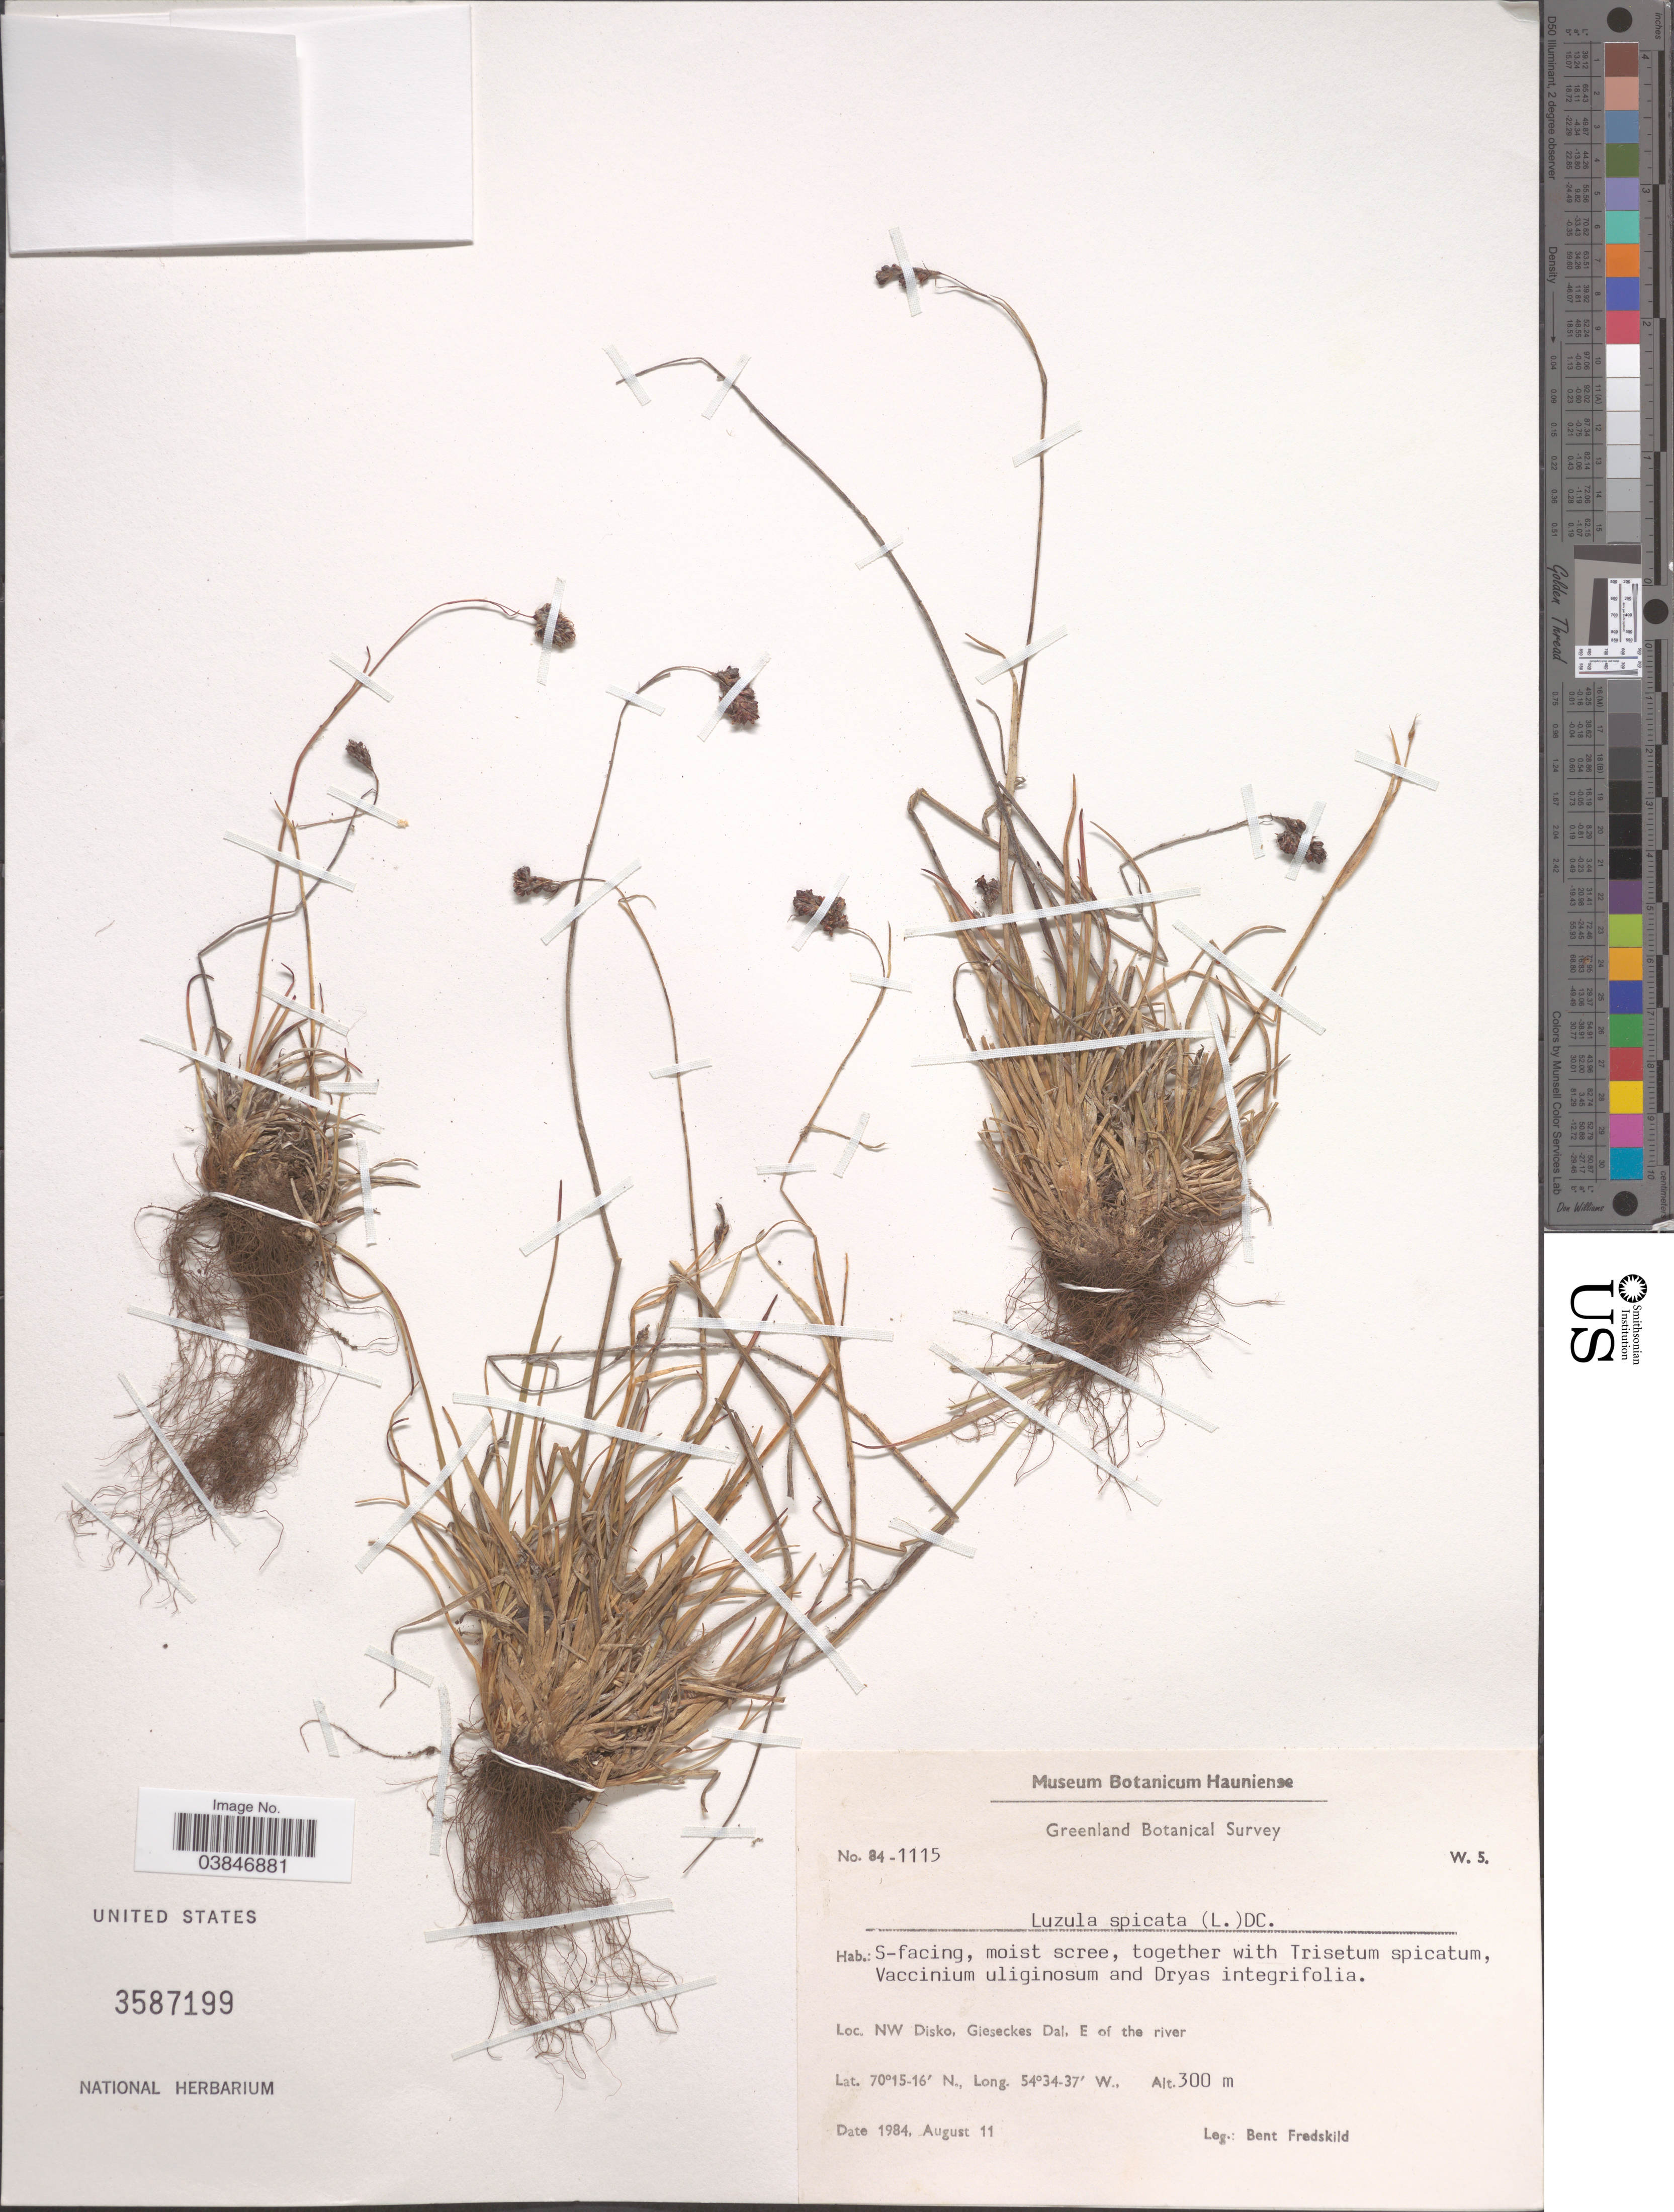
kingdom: Plantae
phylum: Tracheophyta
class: Liliopsida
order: Poales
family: Juncaceae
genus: Luzula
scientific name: Luzula spicata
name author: (L.) DC.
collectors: B. Fredskild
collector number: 84-1115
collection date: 1984-08-11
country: Greenland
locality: S-facing. NW Disko, Gieseckes Dal. E of the river.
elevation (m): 300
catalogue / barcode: US 3587199